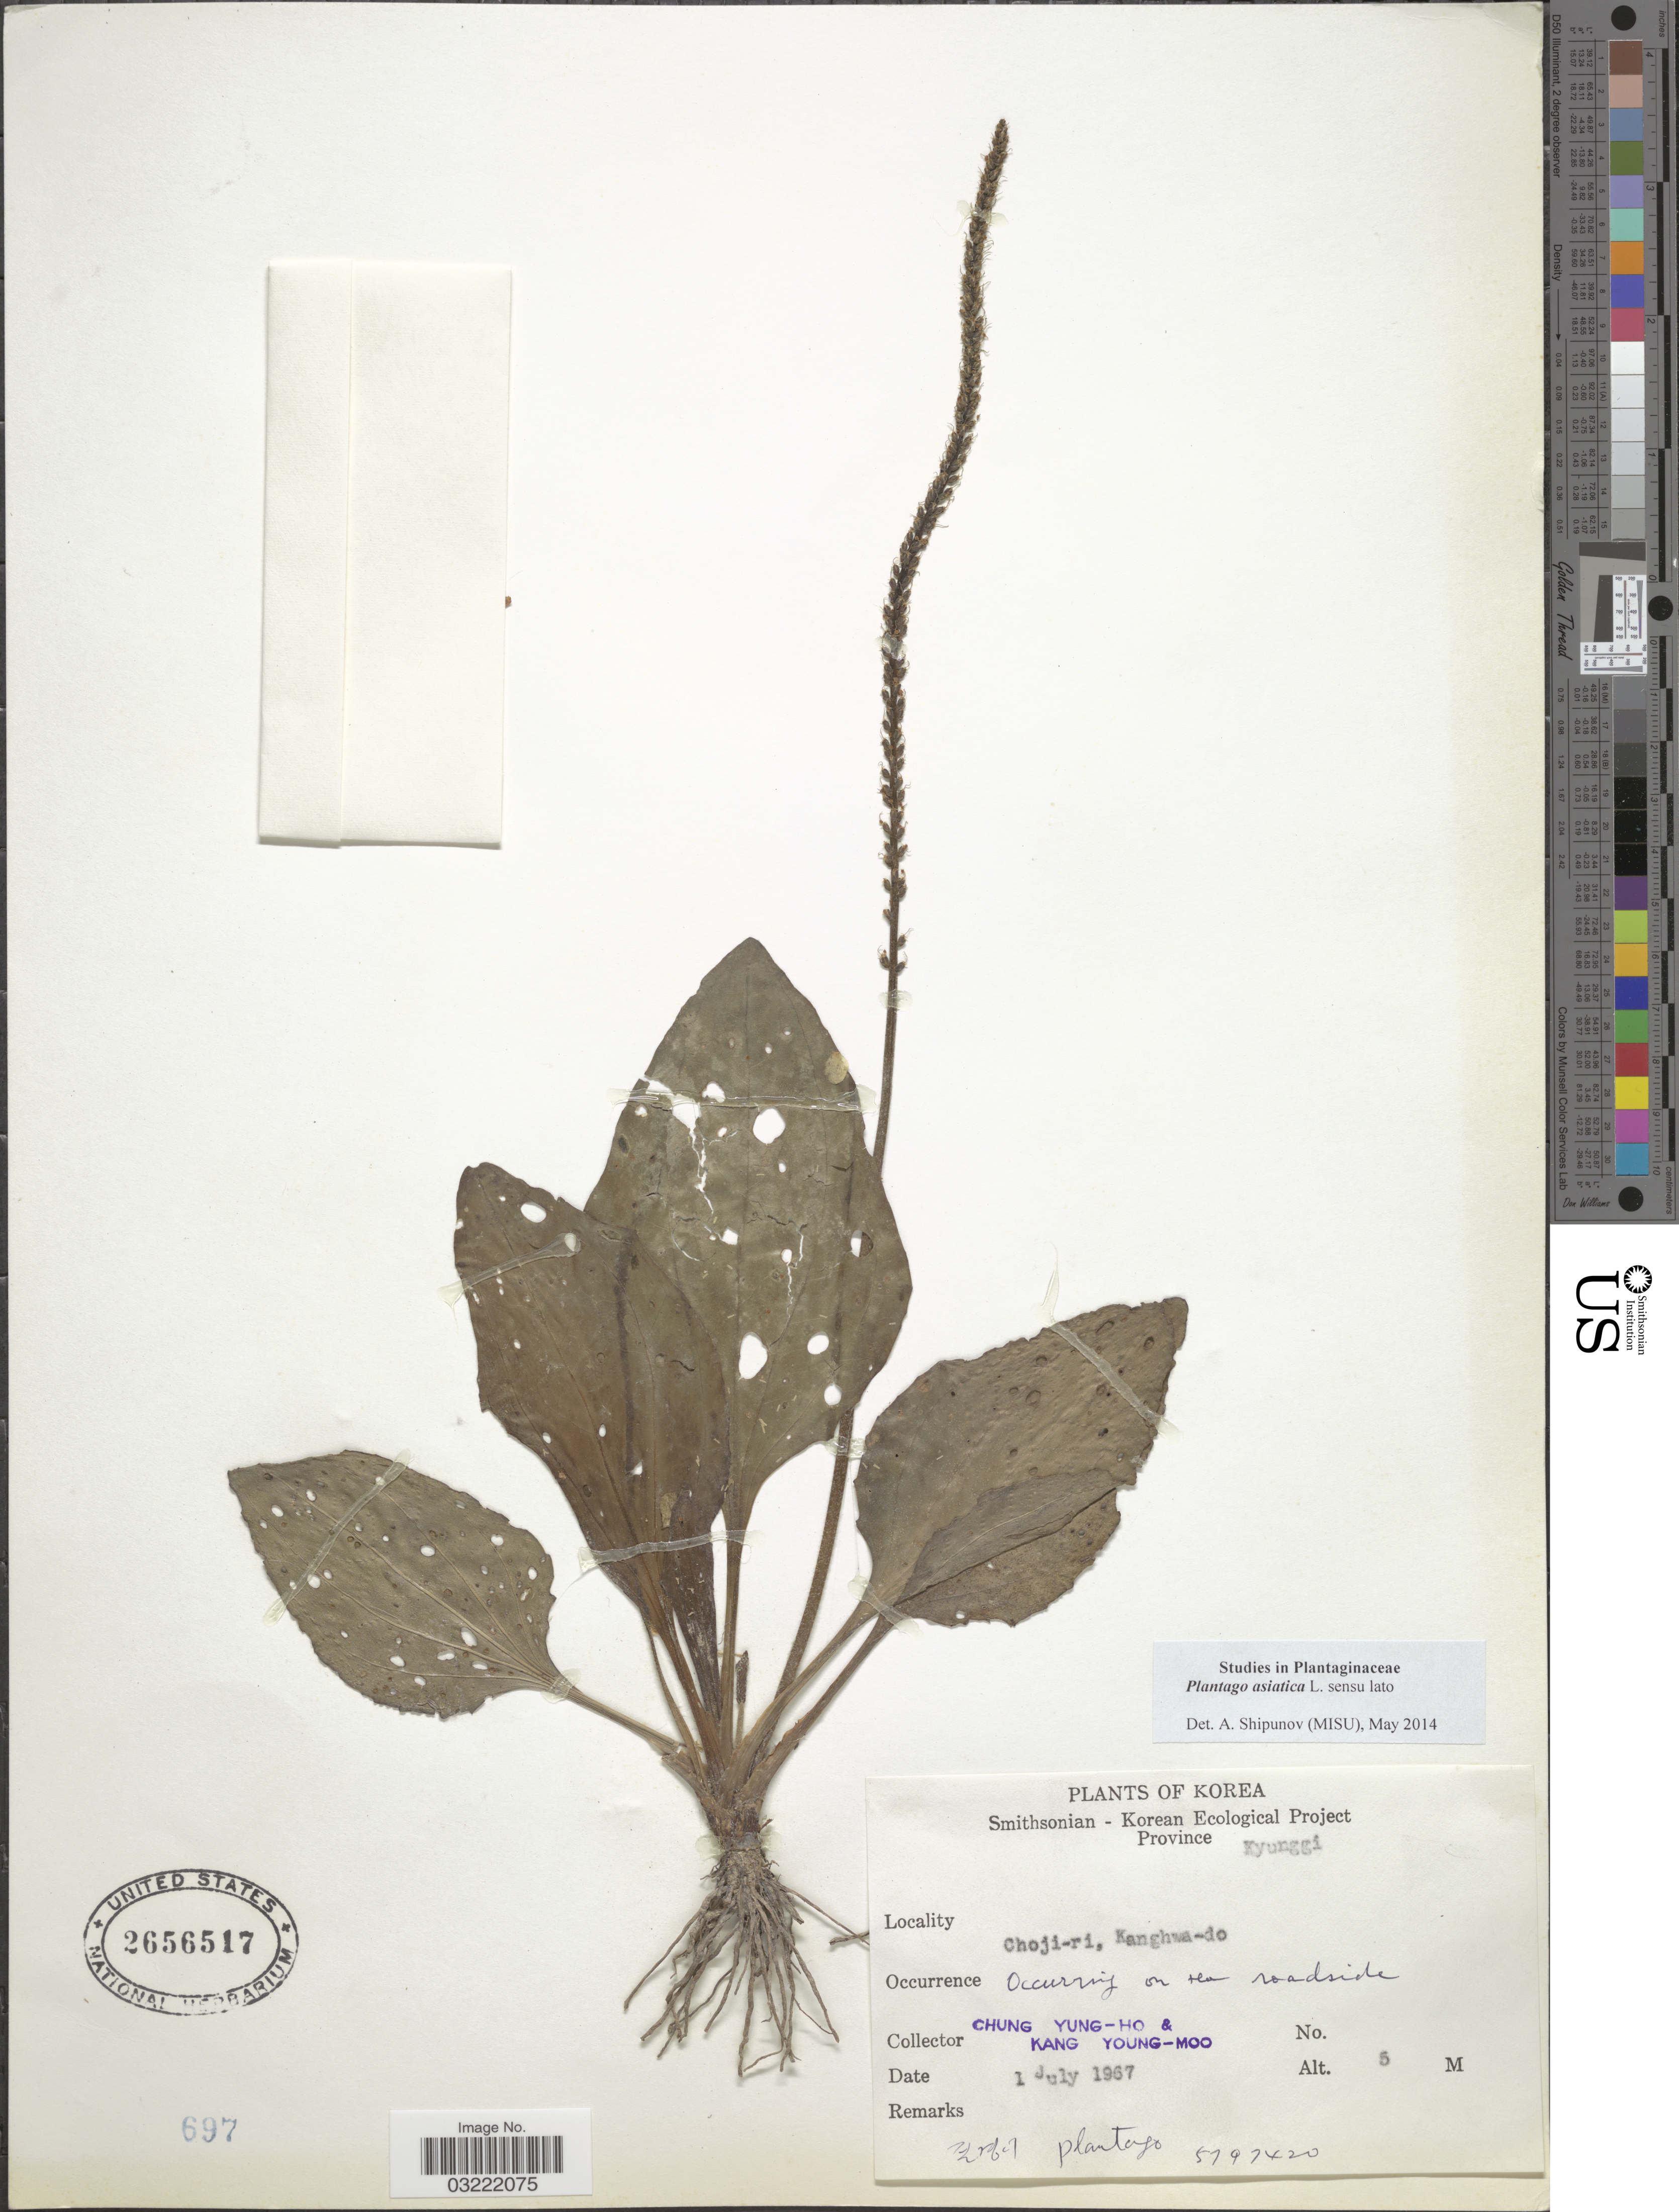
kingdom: Plantae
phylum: Tracheophyta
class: Magnoliopsida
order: Lamiales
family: Plantaginaceae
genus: Plantago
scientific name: Plantago asiatica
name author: L.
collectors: C. Yung-Ho & K. Young-Moo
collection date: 1967-07-01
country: South Korea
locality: Province Kyunggi. Choji-ri-Kanghwa-do.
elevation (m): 5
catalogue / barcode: US 2656517